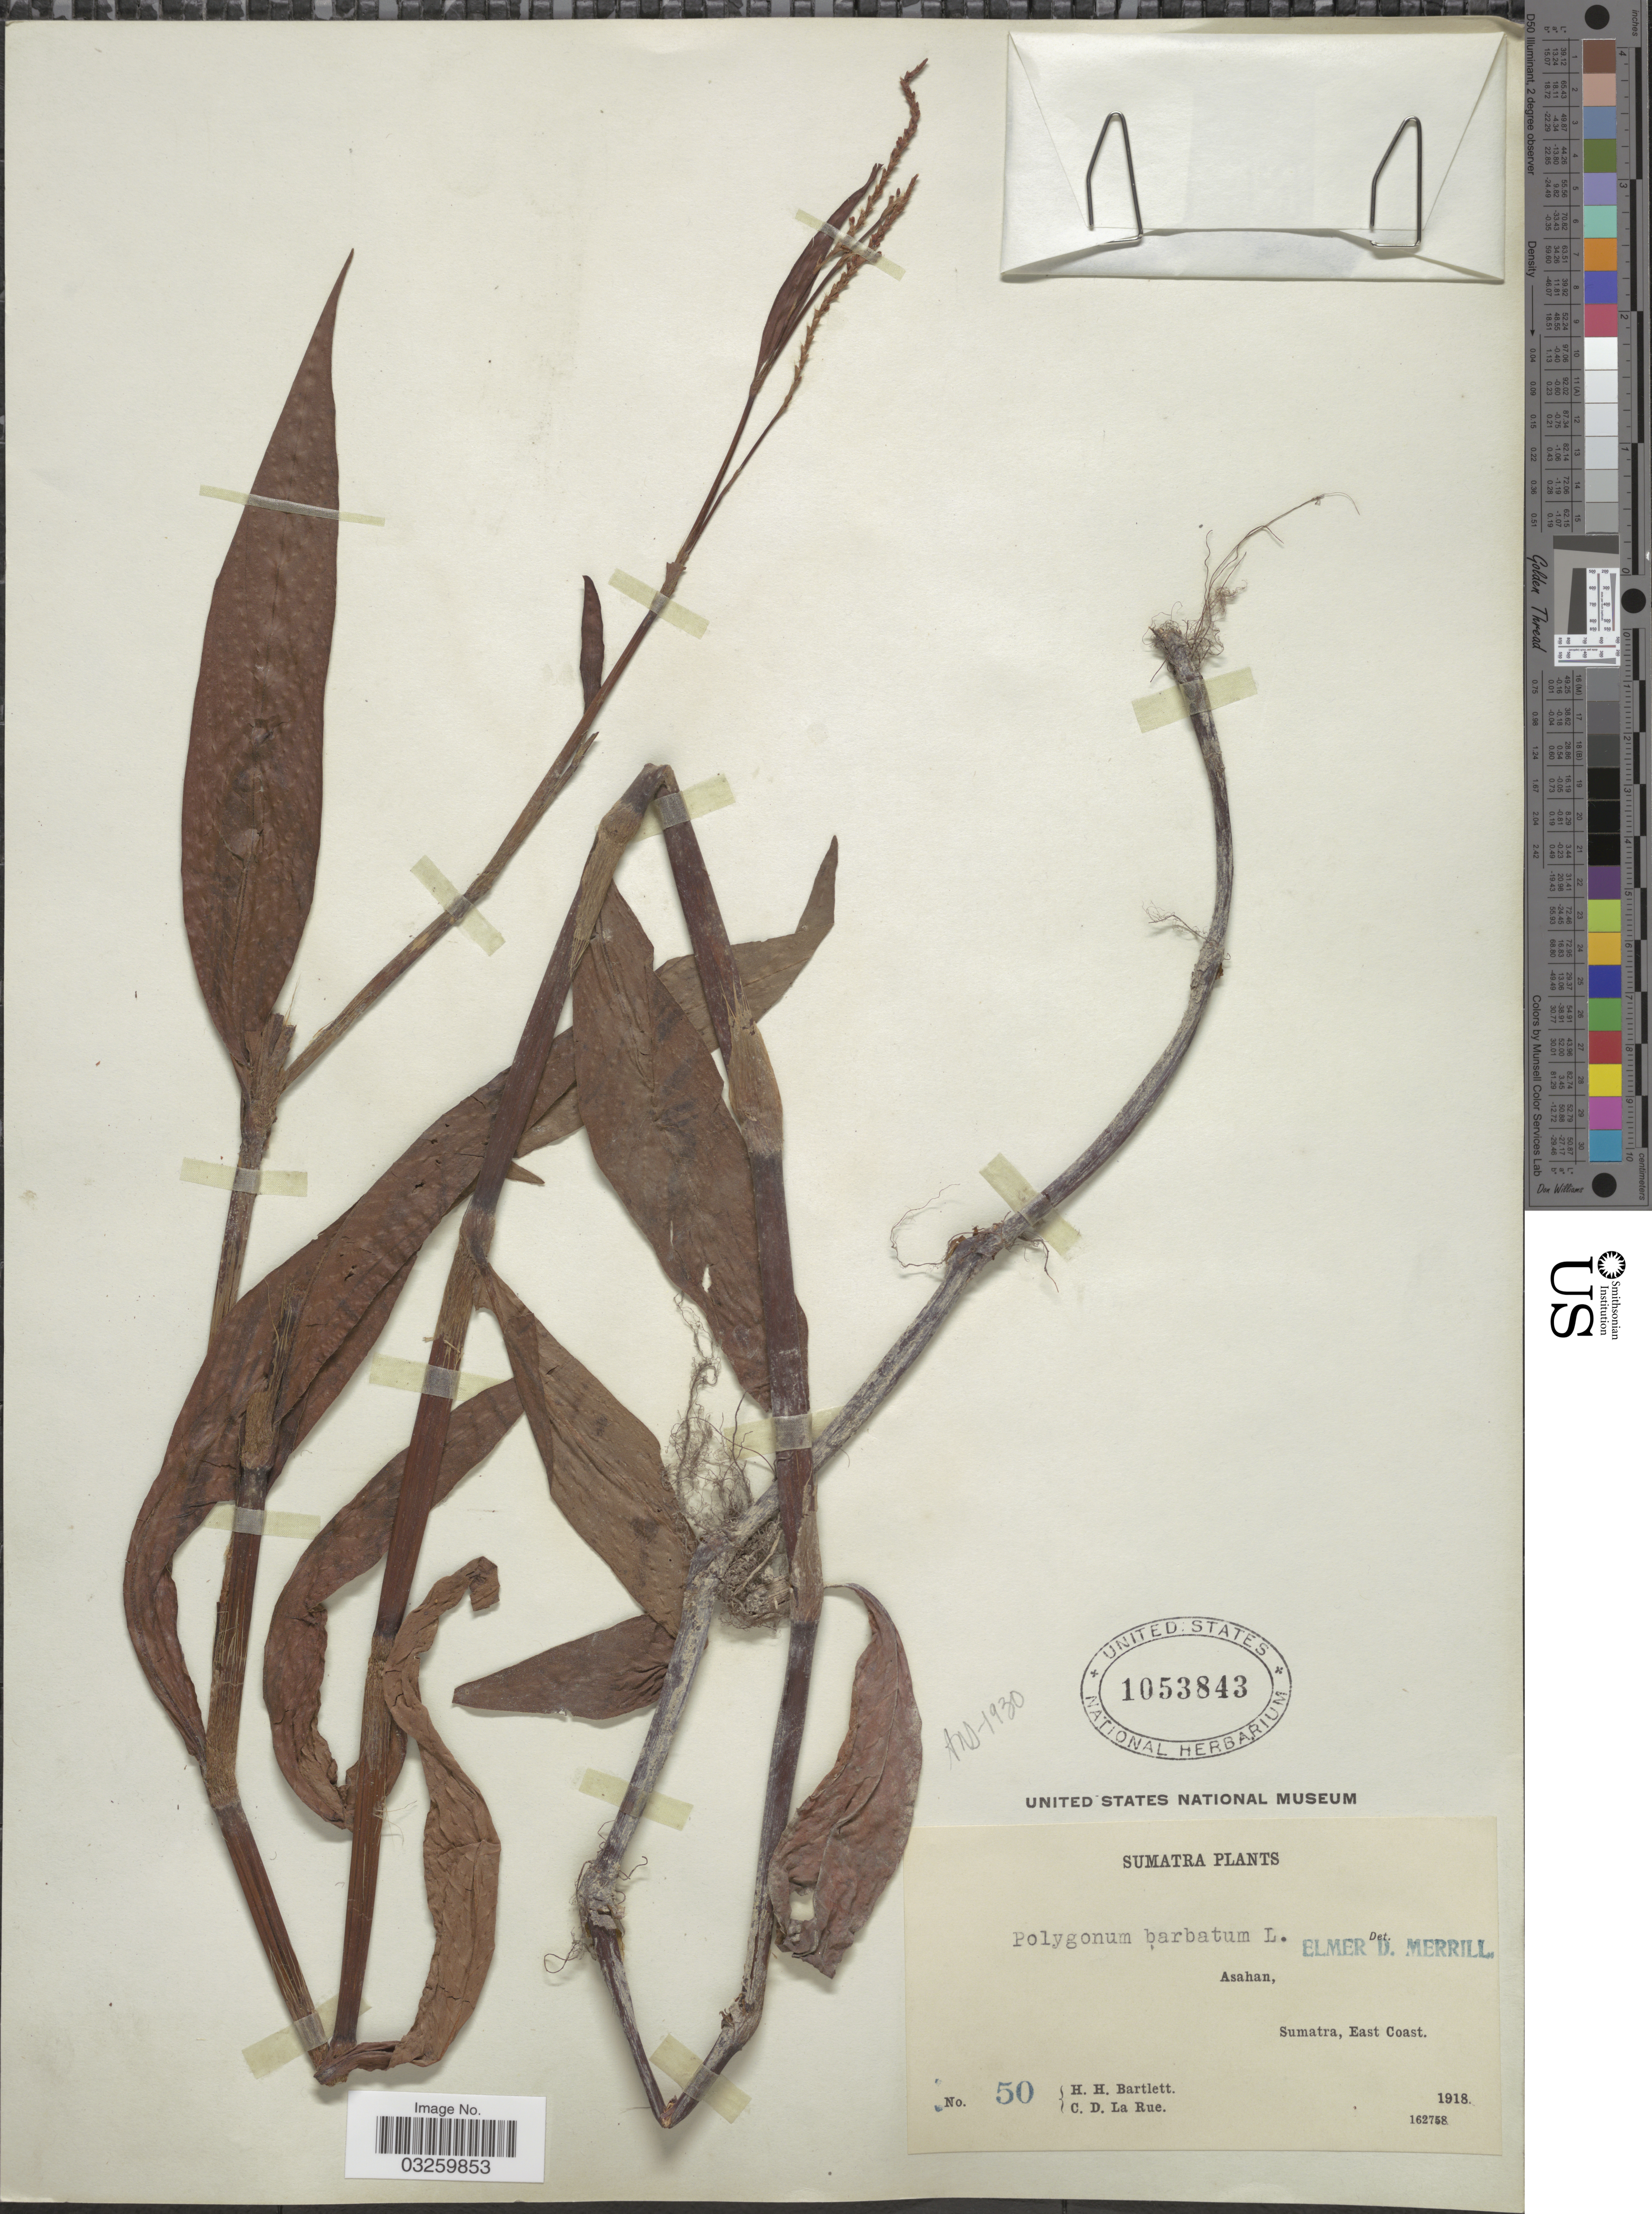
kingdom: Plantae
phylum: Tracheophyta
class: Magnoliopsida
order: Caryophyllales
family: Polygonaceae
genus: Persicaria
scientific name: Persicaria barbata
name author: (L.) H. Hara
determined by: Wagner, W. L., (BOT), Smithsonian Institution - National Museum of Natural History (UNITED STATES)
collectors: H. H. Bartlett & C. La Rue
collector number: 50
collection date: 1918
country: Indonesia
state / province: Sumatra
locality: Asahan, East Coast.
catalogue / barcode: US 1053843